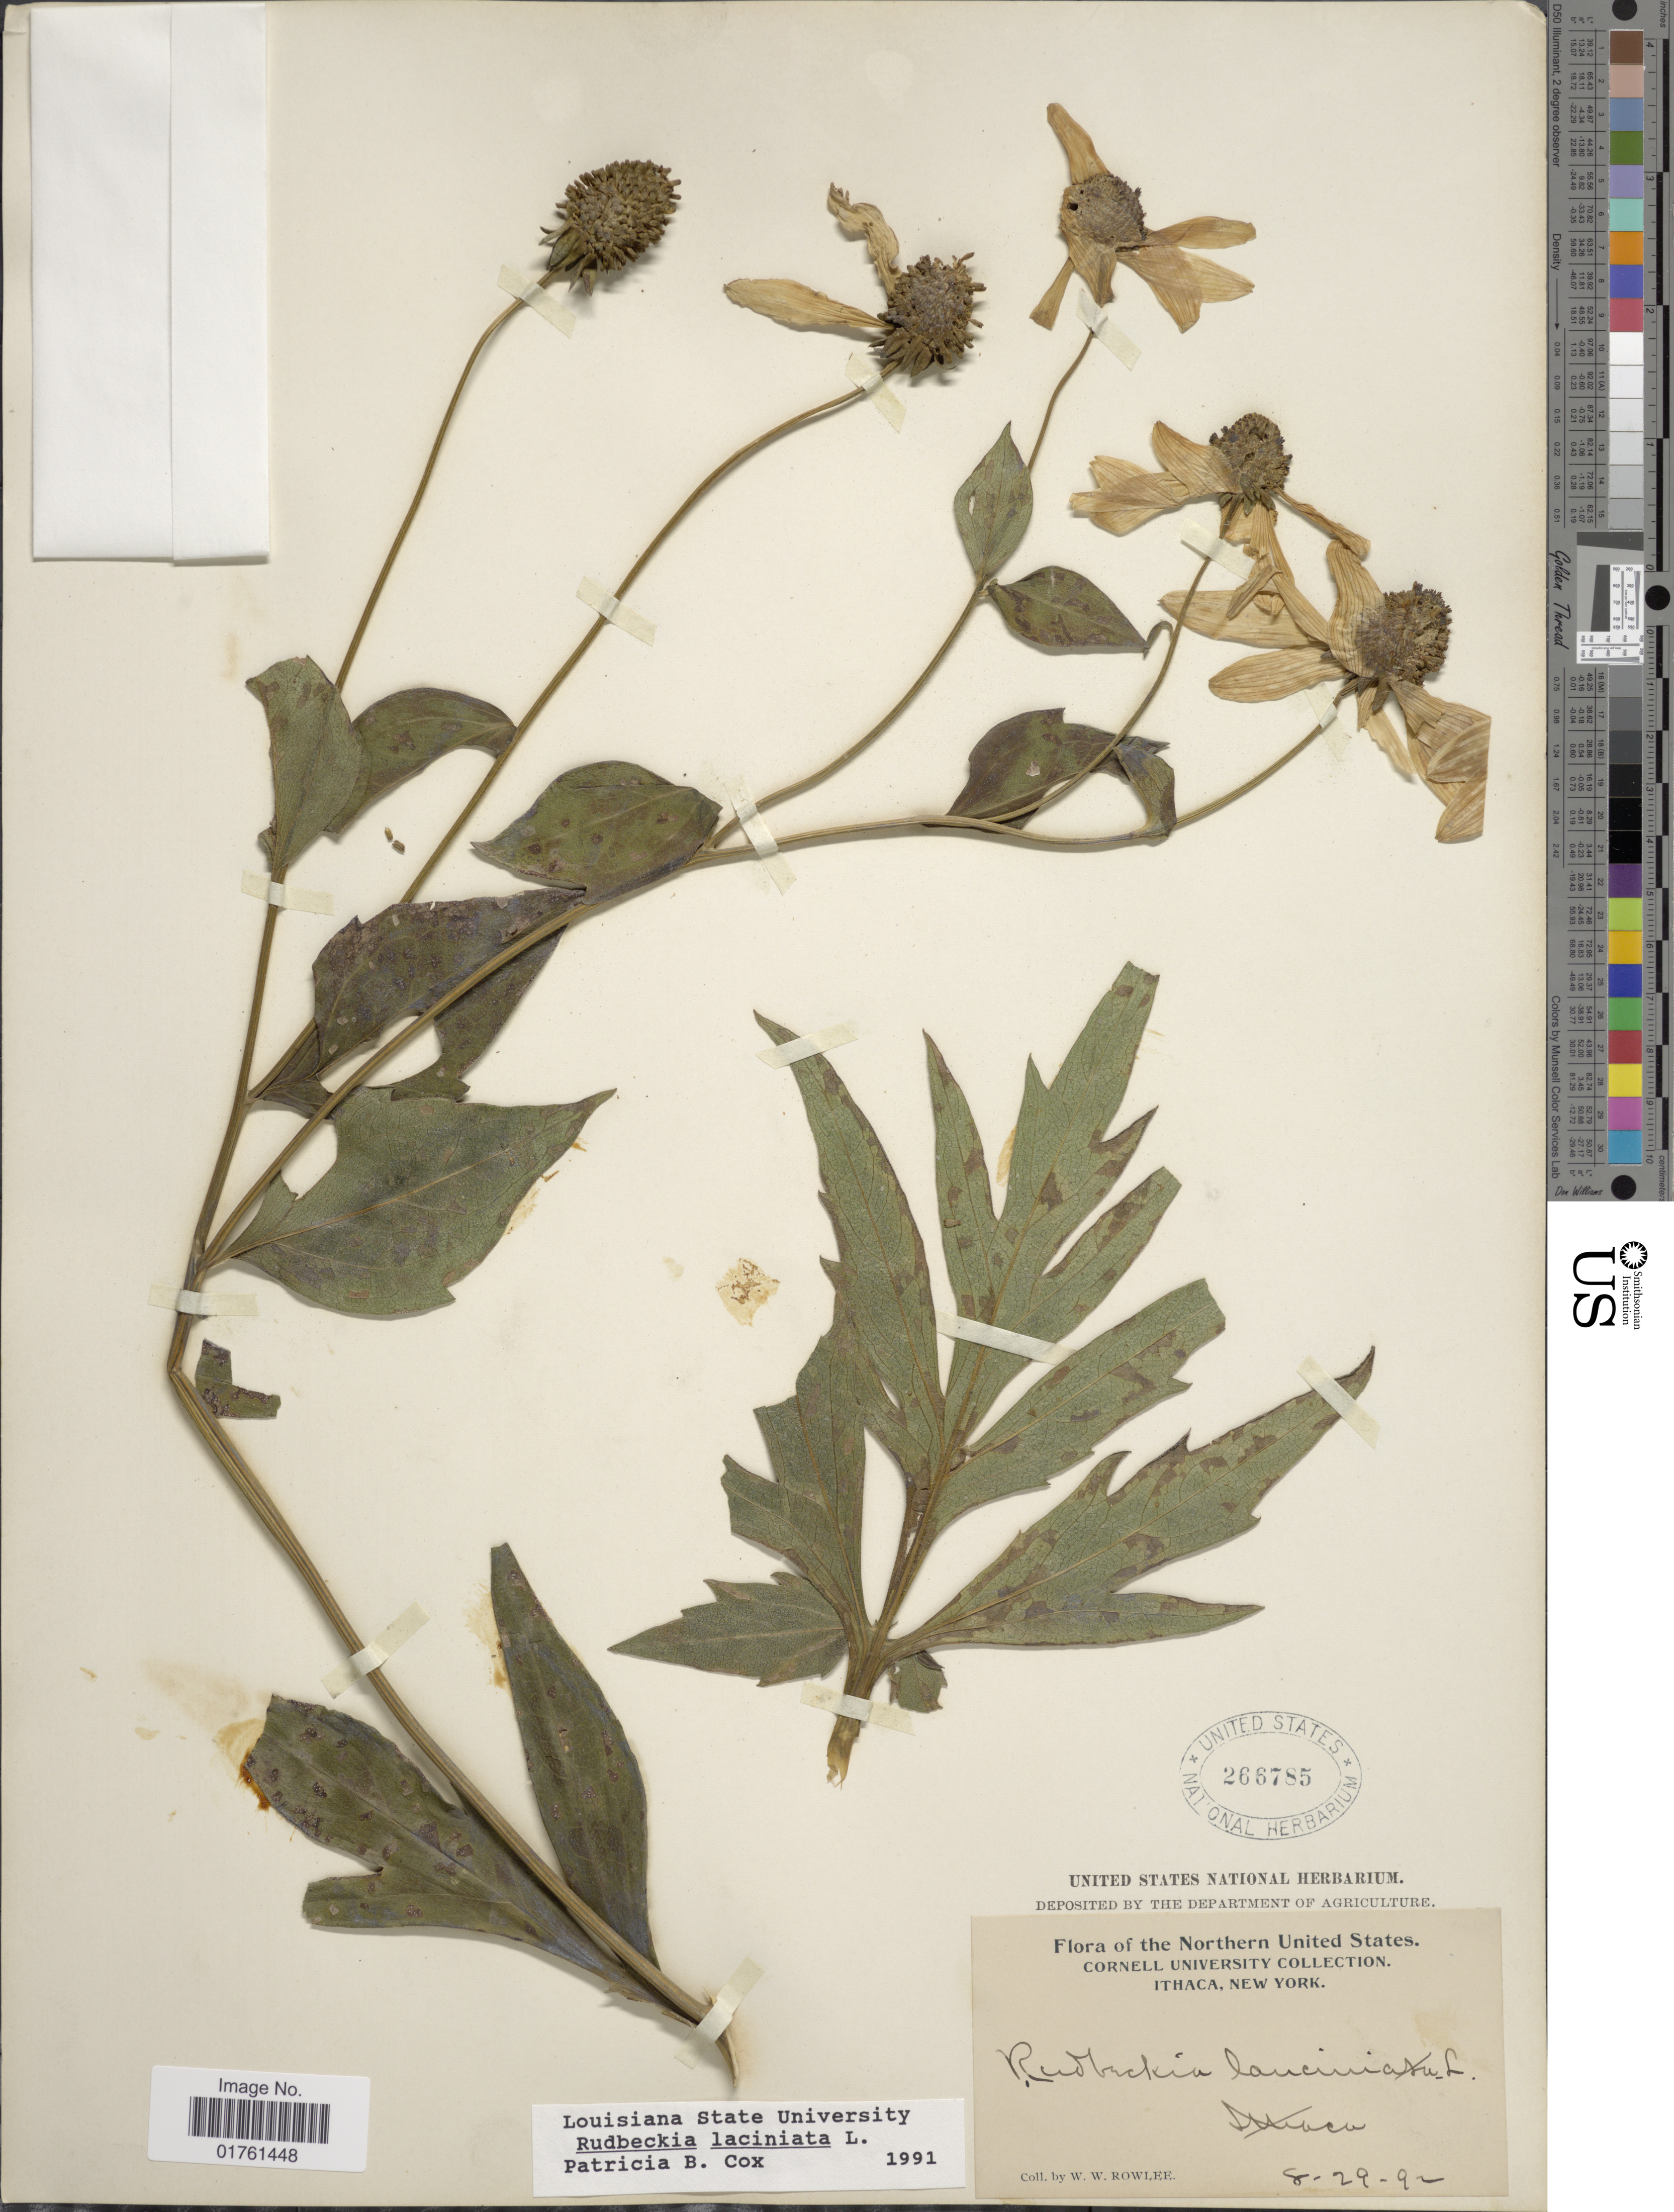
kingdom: Plantae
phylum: Tracheophyta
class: Magnoliopsida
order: Asterales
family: Asteraceae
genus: Rudbeckia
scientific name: Rudbeckia laciniata var. laciniata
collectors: W. W. Rowlee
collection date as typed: Transcribed d/m/y: 29/8/92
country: United States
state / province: New York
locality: The Northern United States, Ithaca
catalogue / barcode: US 266785